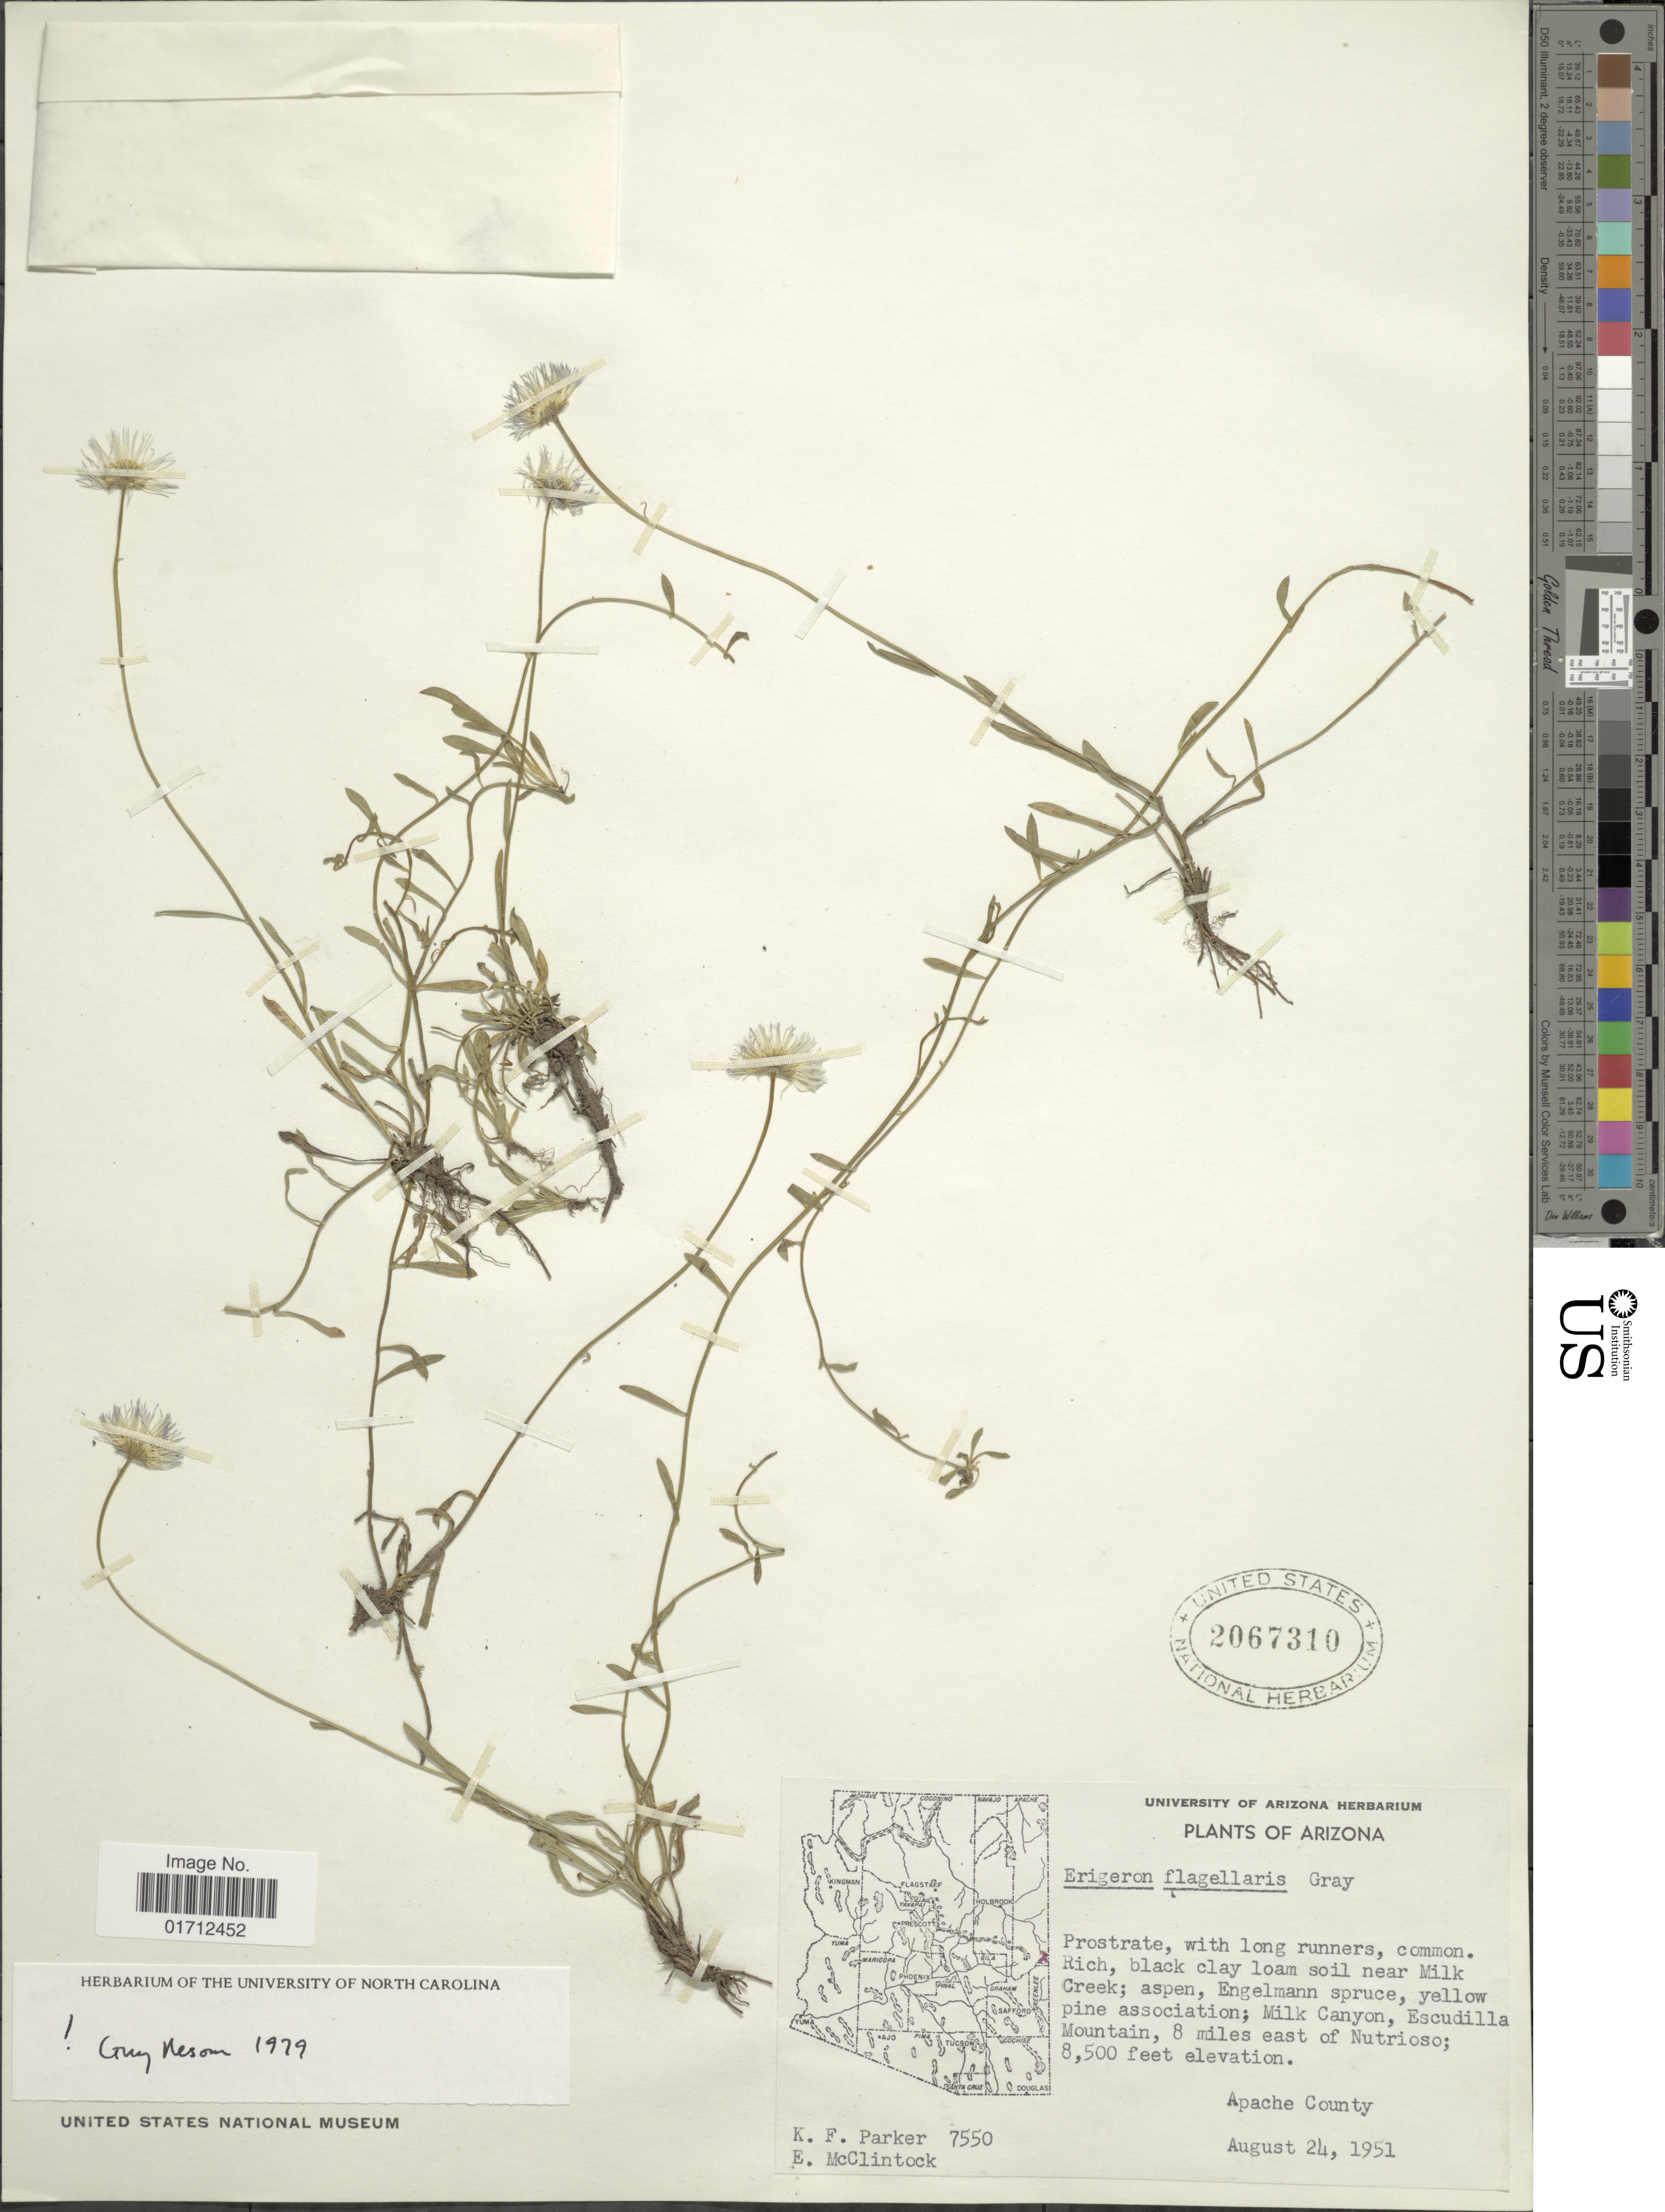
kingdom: Plantae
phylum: Tracheophyta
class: Magnoliopsida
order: Asterales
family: Asteraceae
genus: Erigeron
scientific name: Erigeron flagellaris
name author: A. Gray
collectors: K. F. Parker & E. McClintock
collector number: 7550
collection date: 1951-08-24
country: United States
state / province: Arizona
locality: Near Milk Creek, Milk Canyon, Escudilla Mountain, 8 miles east of Nutrioso. Apache County.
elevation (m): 2591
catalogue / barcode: US 2067310